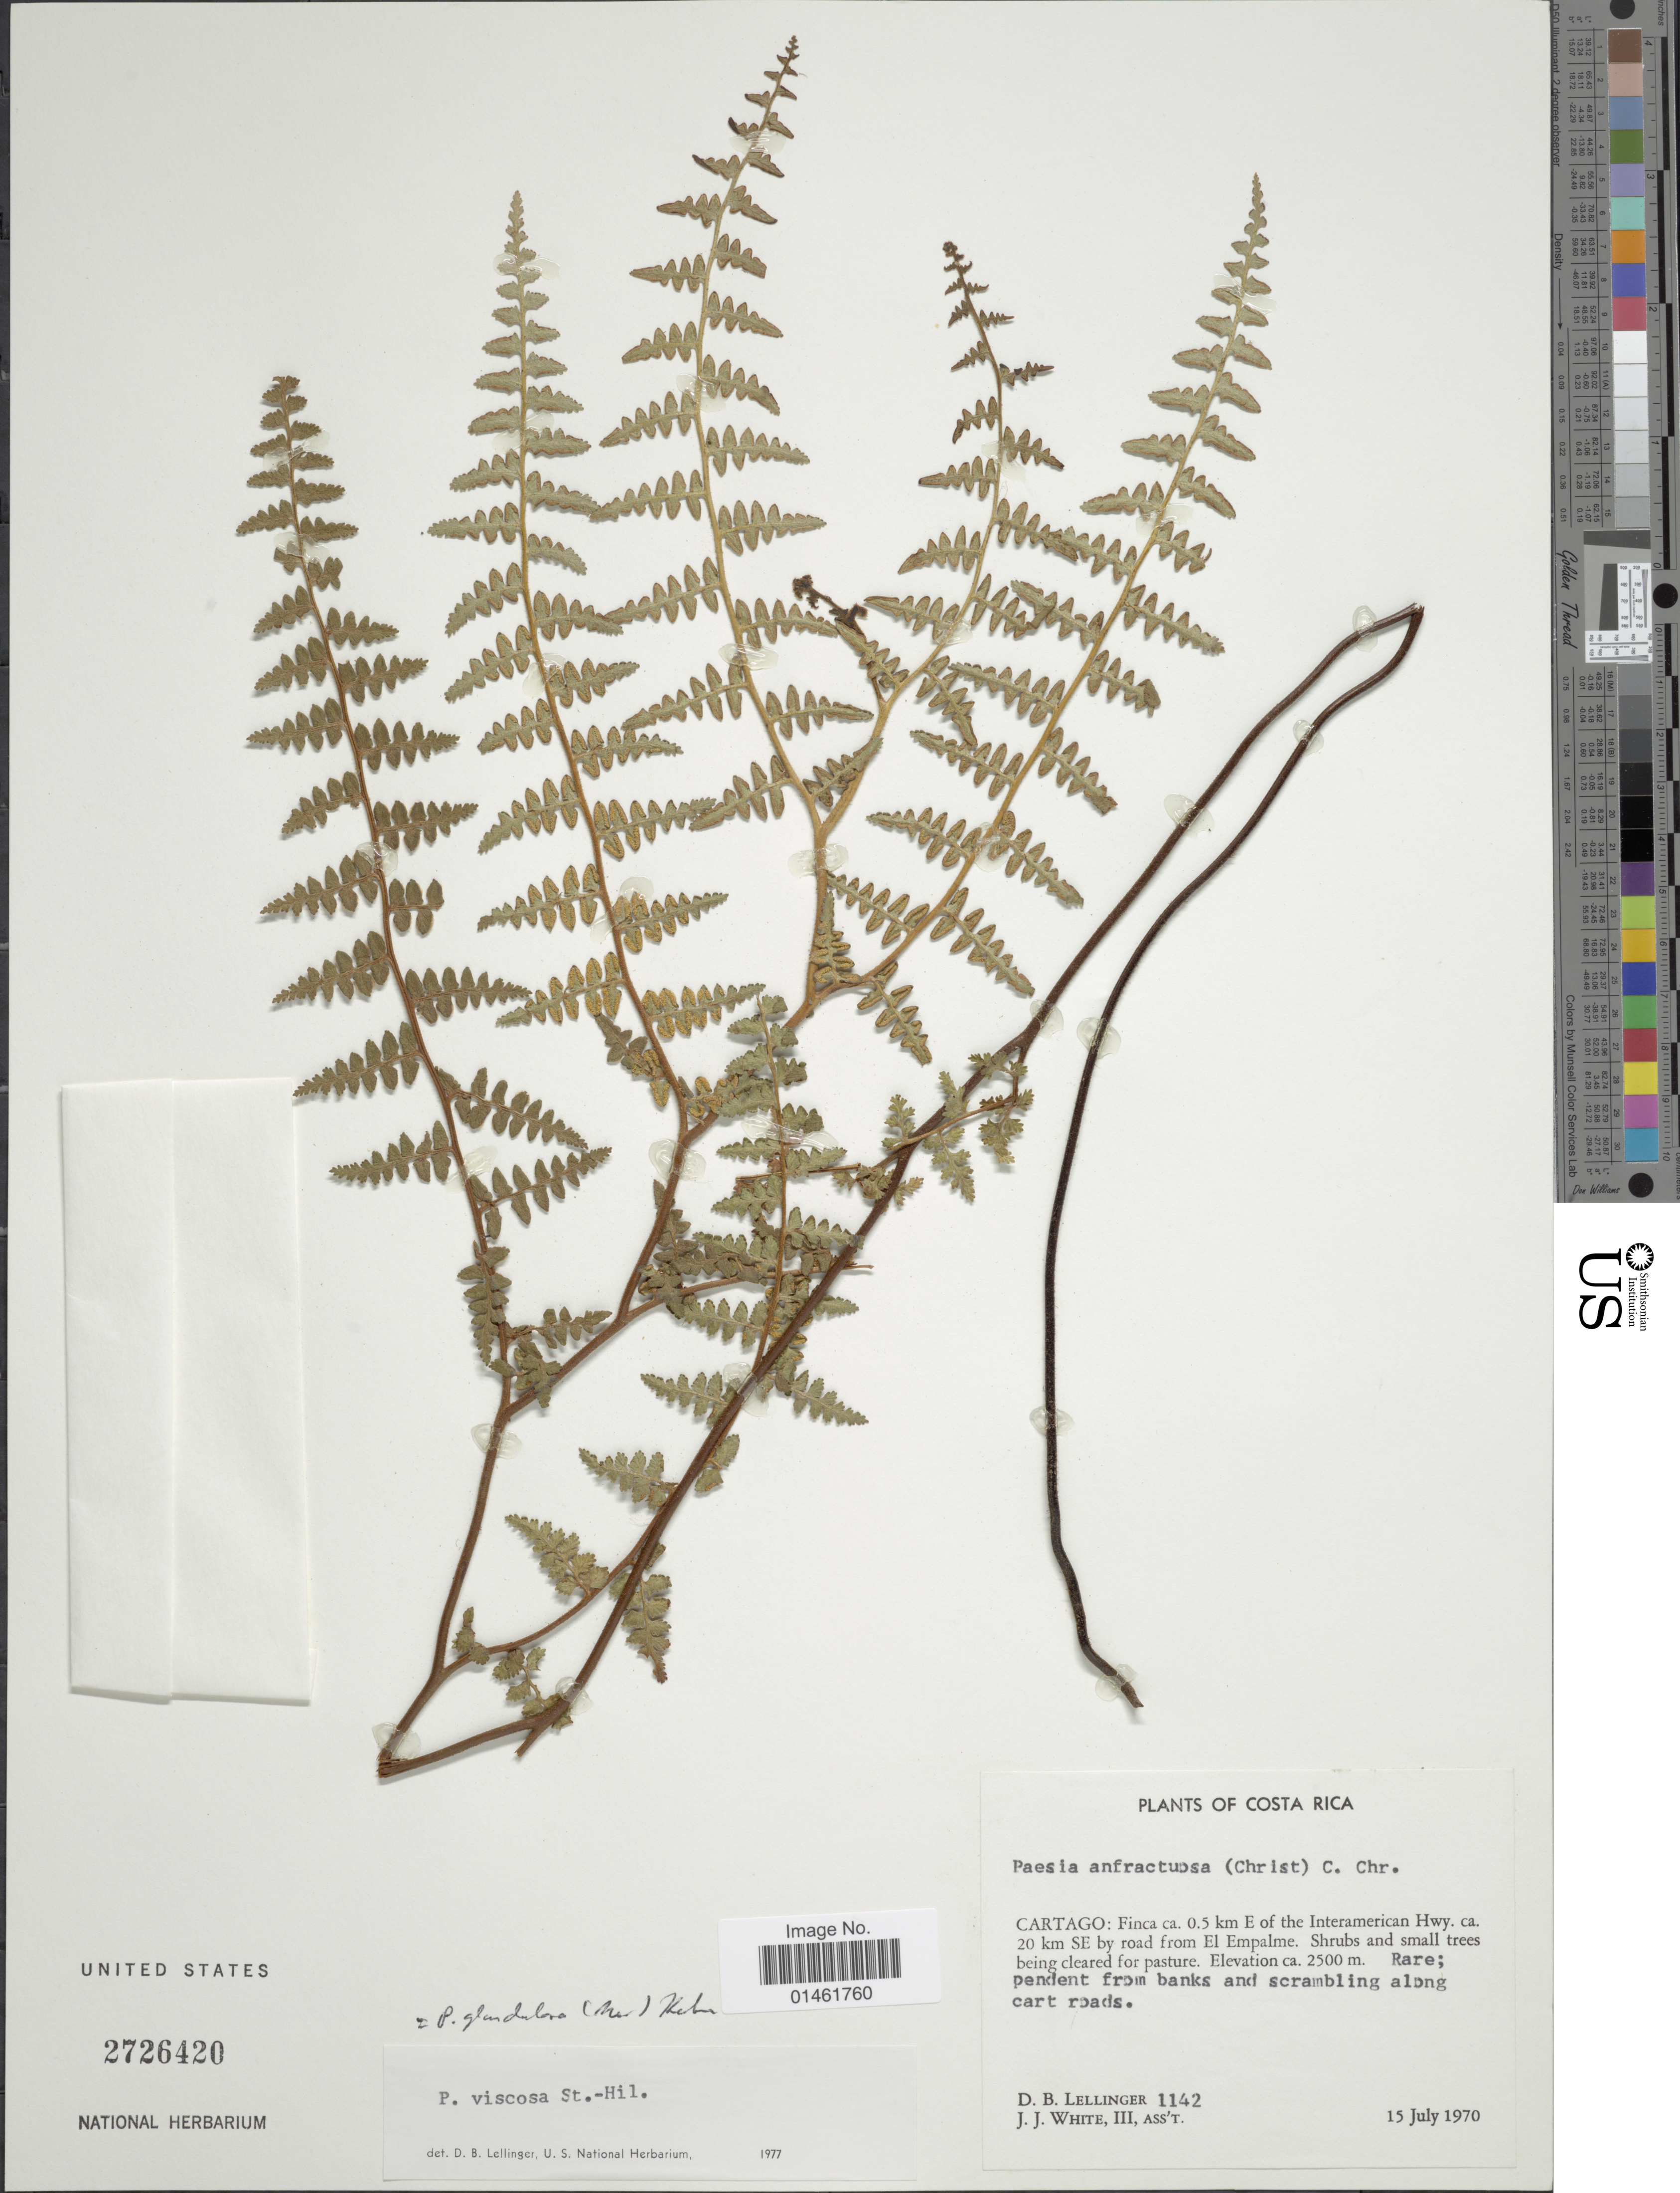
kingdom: Plantae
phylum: Tracheophyta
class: Polypodiopsida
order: Polypodiales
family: Dennstaedtiaceae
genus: Paesia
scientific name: Paesia glandulosa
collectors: D. B. Lellinger & J. J. White III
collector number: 1142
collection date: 1970-07-15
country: Costa Rica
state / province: Cartago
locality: Cartago: Finca ca. 0.5 km E of the Interamerican Hwy. ca. 20km SE by road from El Empalme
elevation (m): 2500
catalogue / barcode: US 2726420